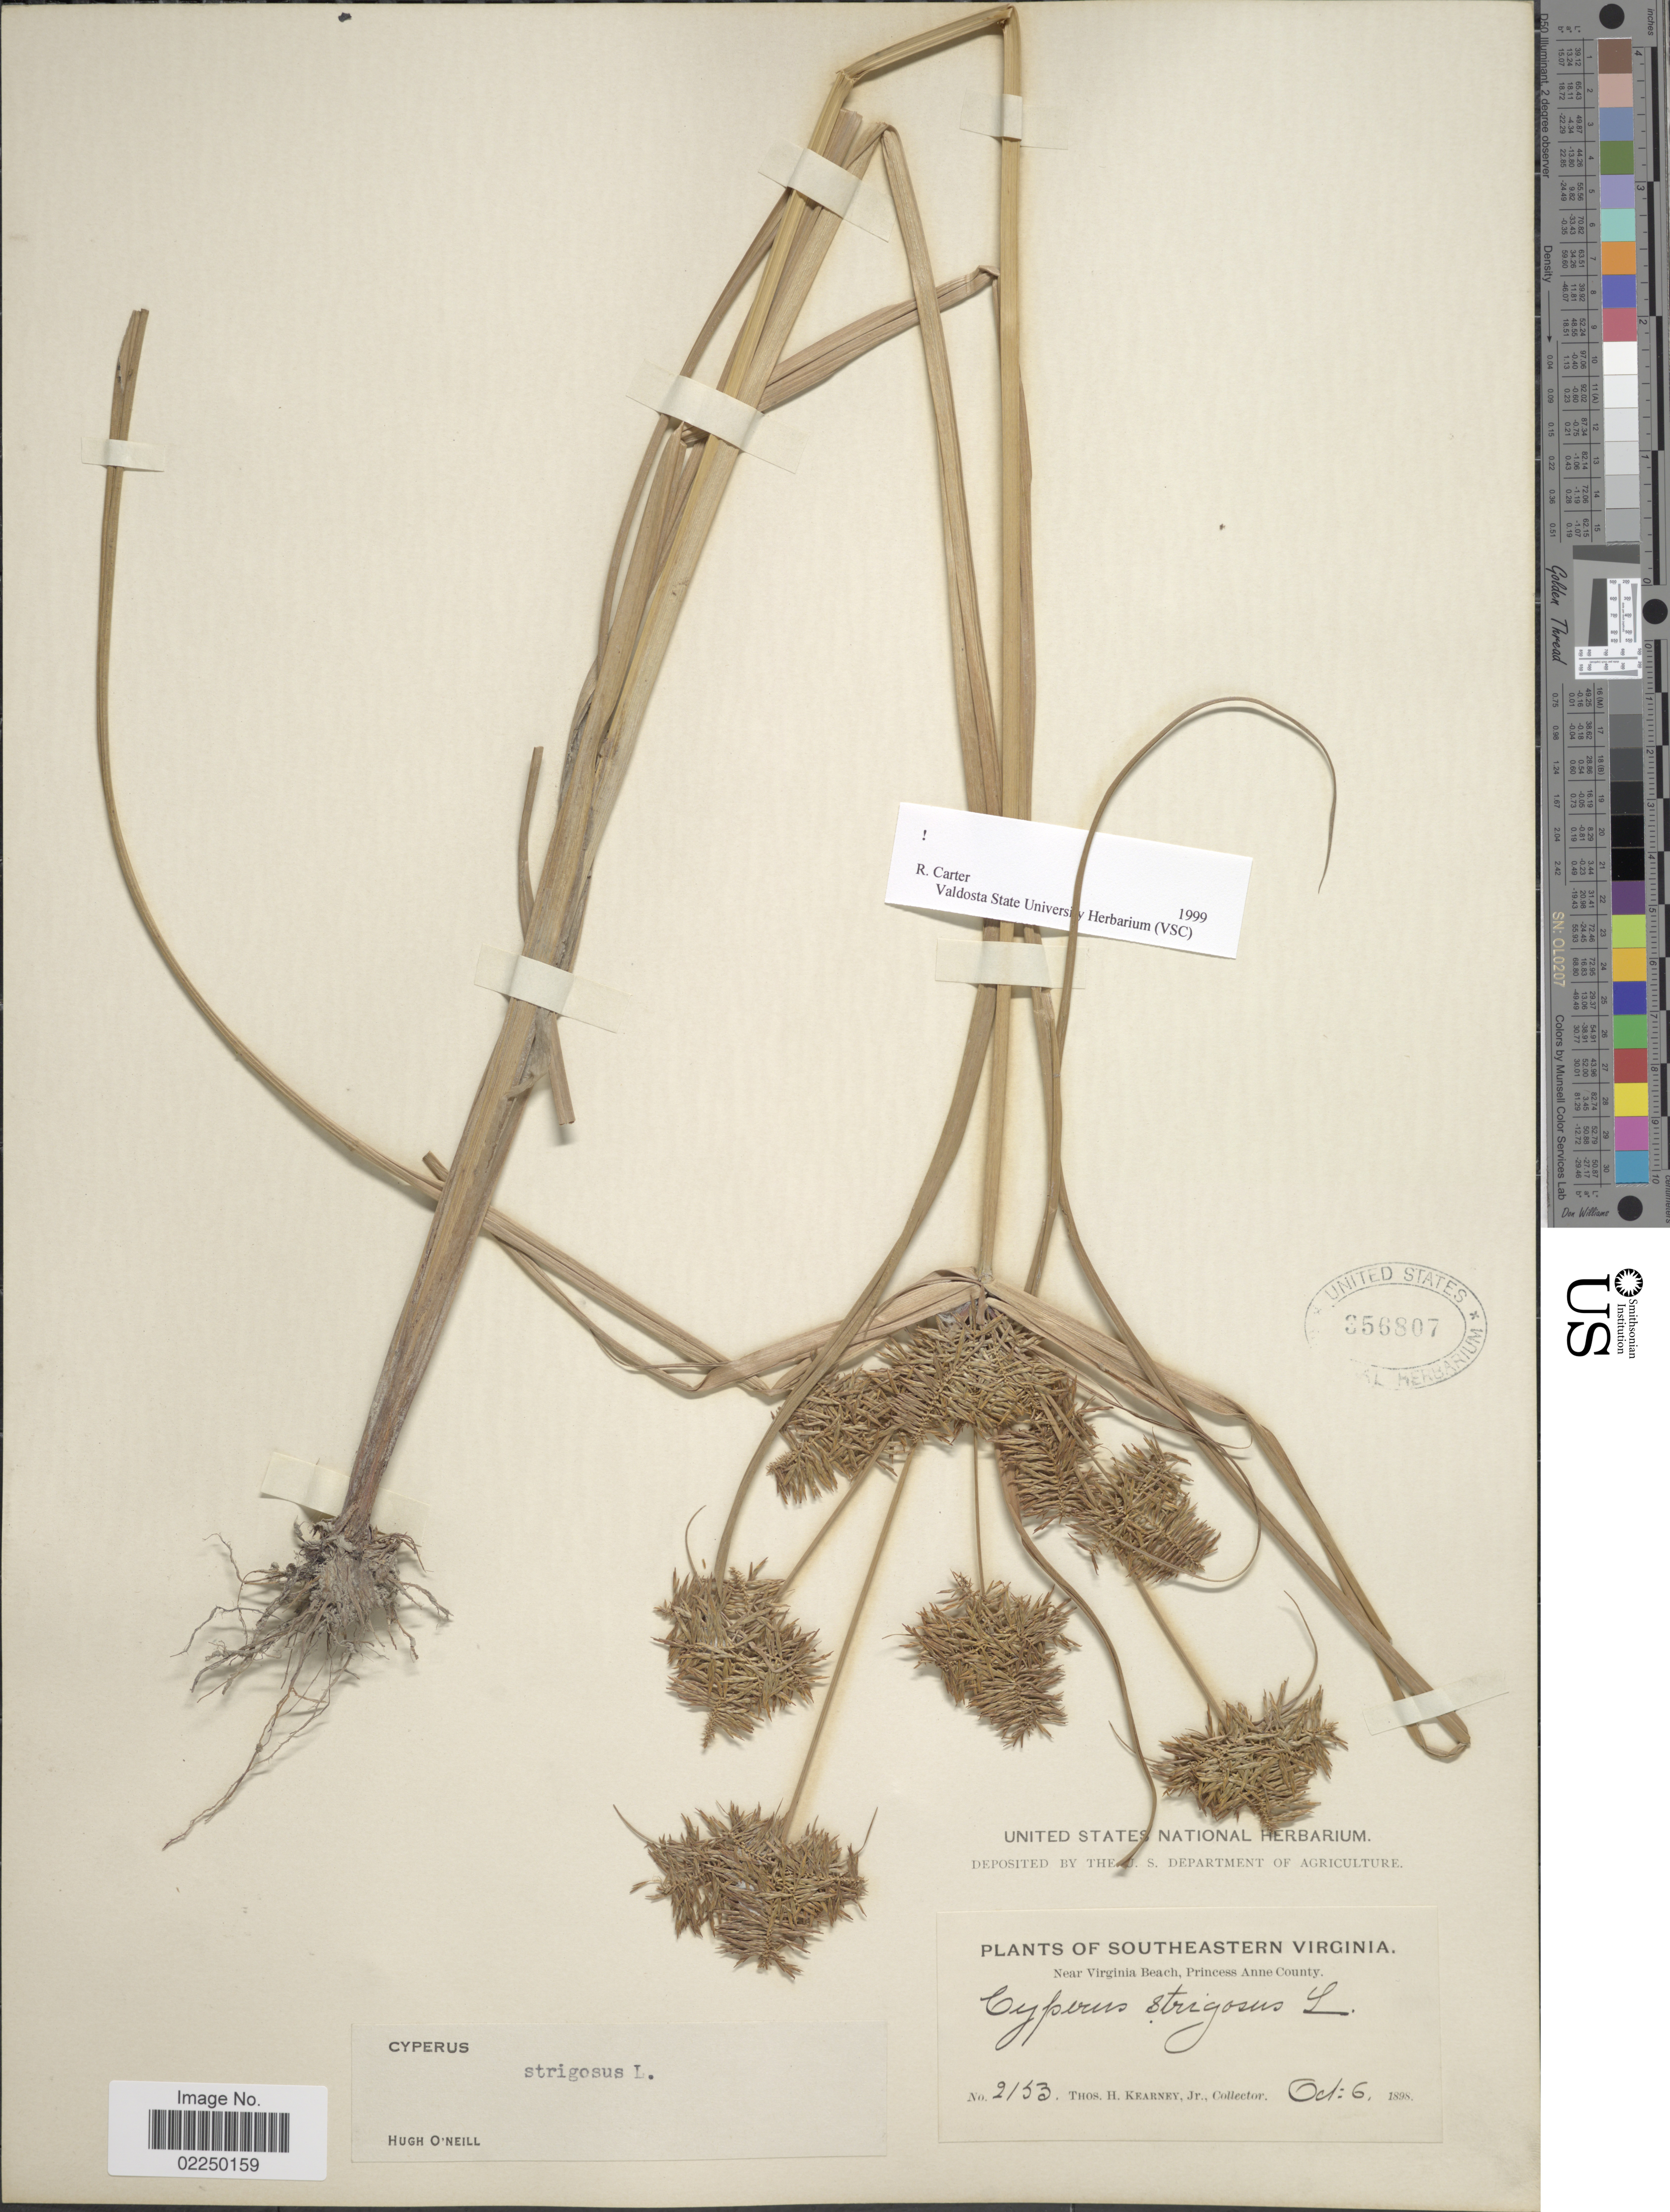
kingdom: Plantae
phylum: Tracheophyta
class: Liliopsida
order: Poales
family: Cyperaceae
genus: Cyperus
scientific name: Cyperus strigosus L.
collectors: T. H. Kearney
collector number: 2153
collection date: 1898-10-06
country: United States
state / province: Virginia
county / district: City of Virginia Beach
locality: Southeastern Virginia, near Virginia Beach, Princess Anne (=historic county name) County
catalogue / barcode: US 356807